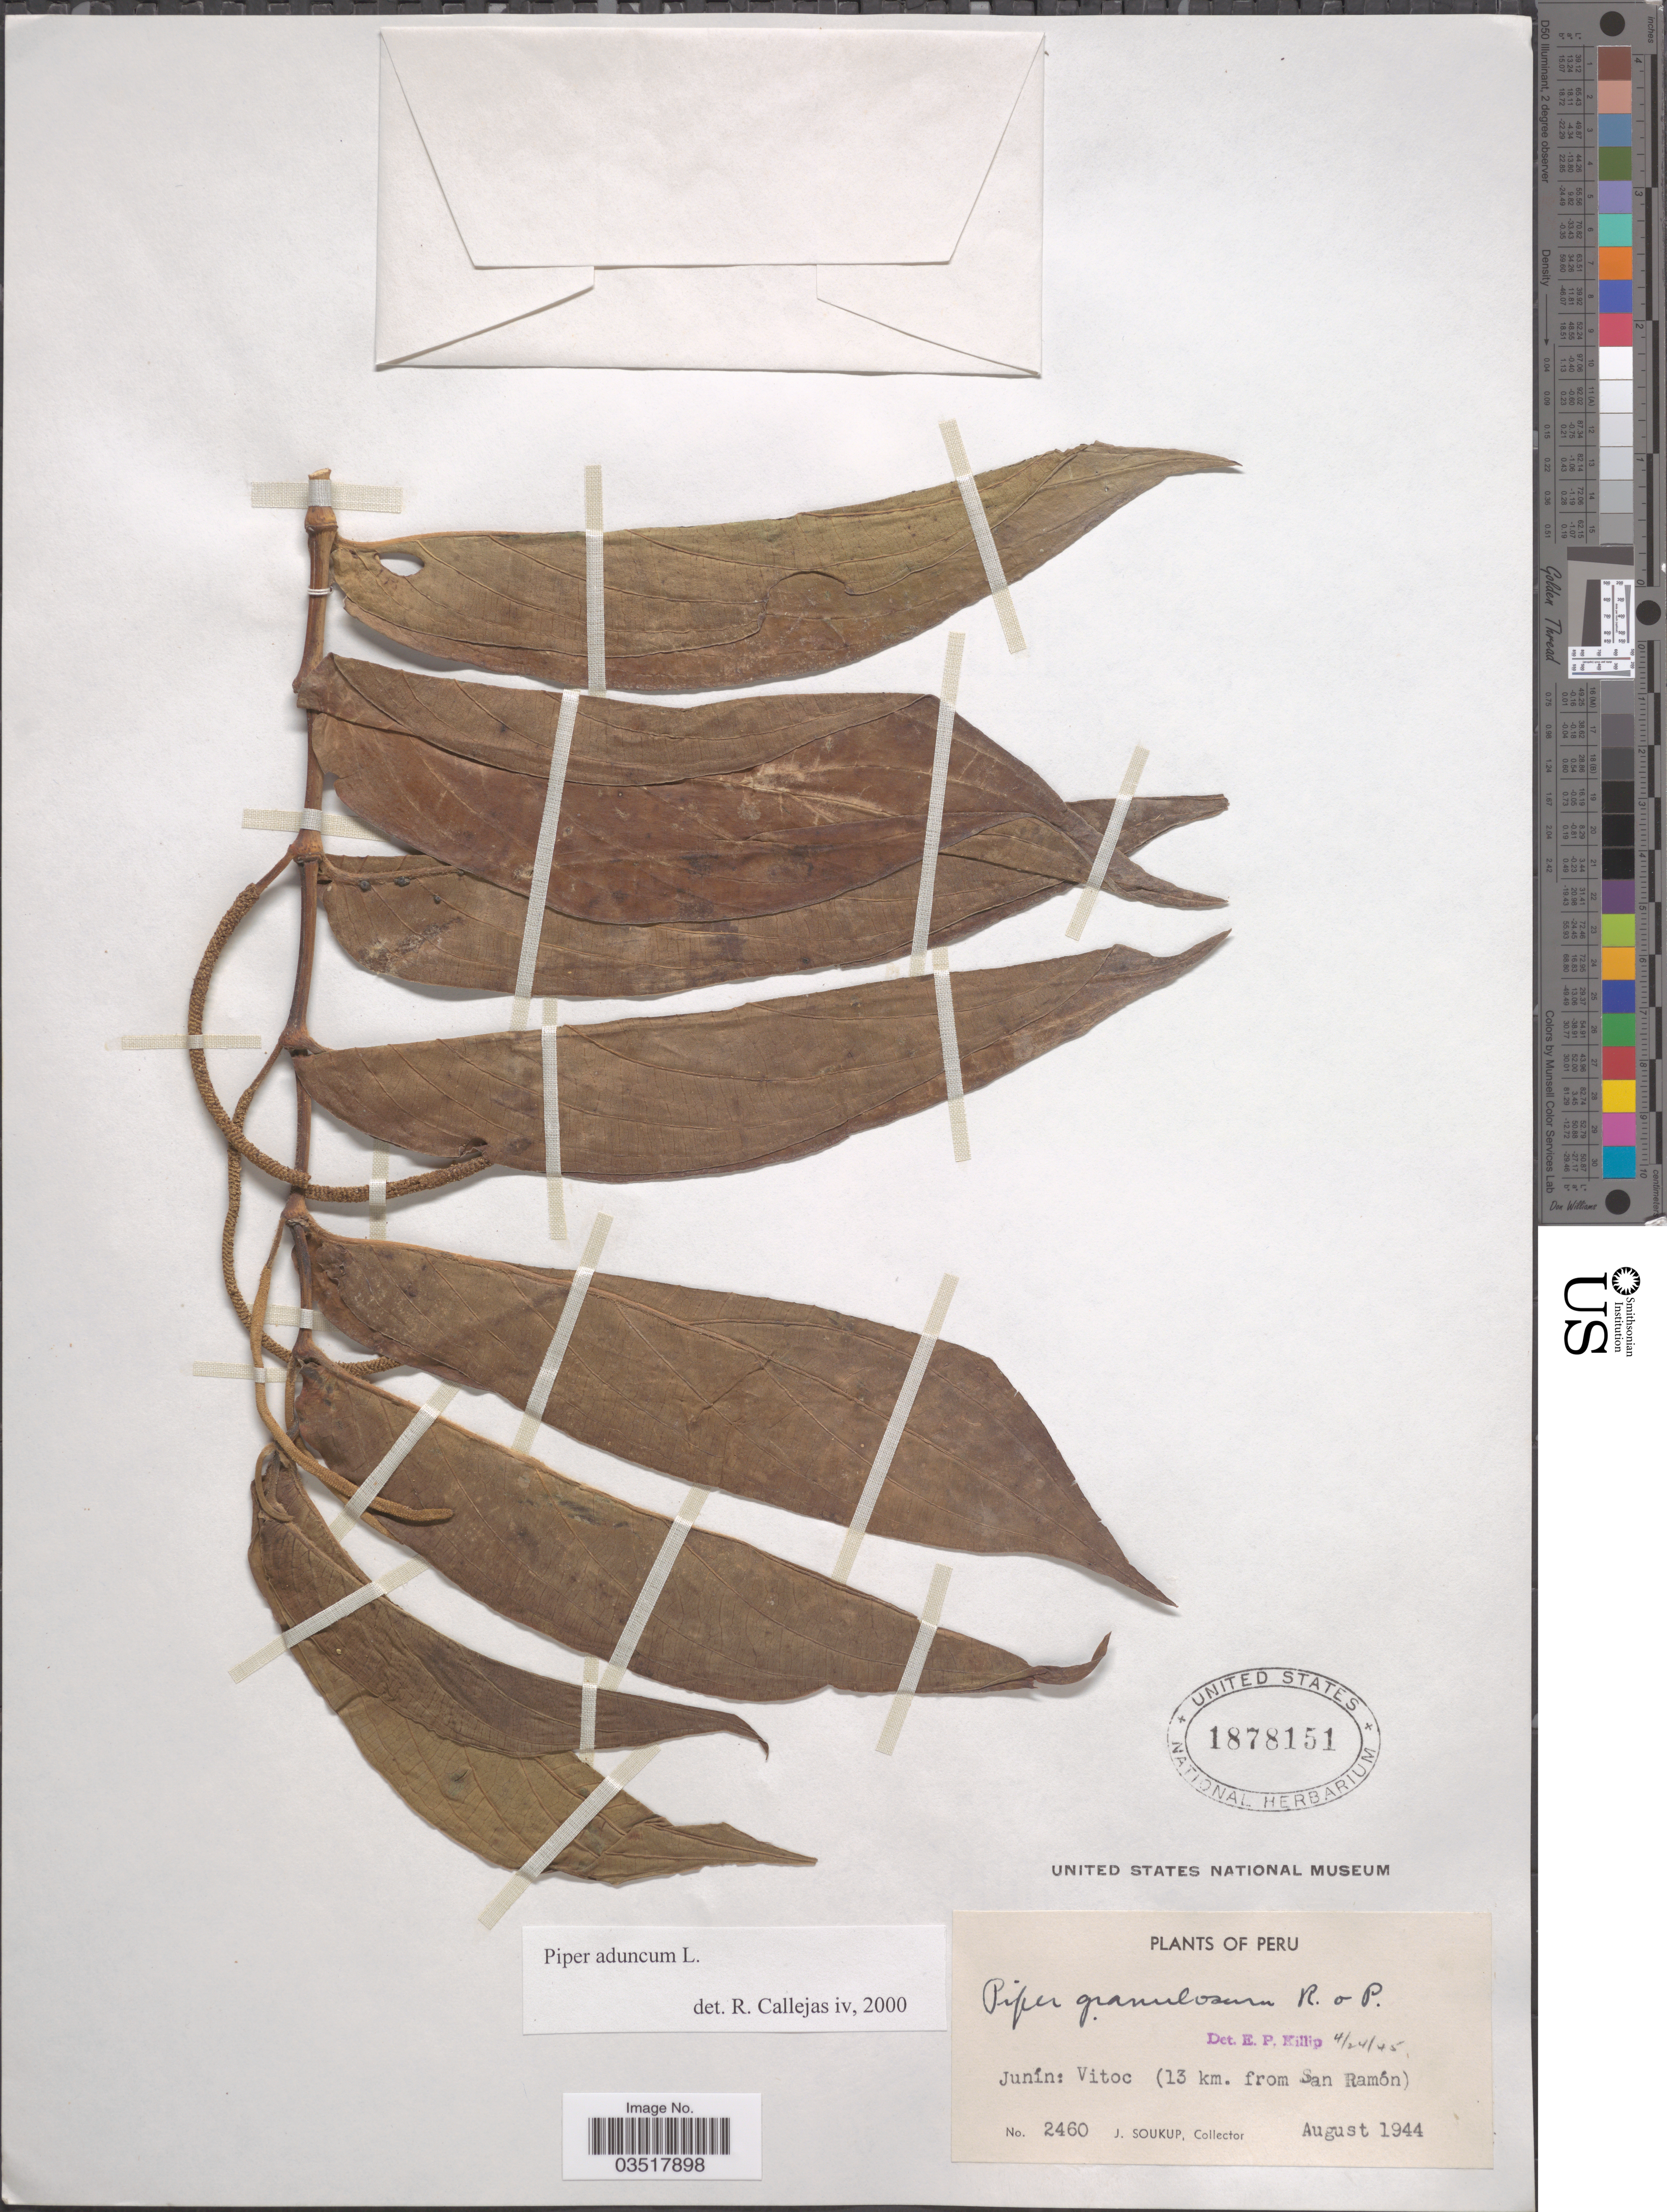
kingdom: Plantae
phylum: Tracheophyta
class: Magnoliopsida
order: Piperales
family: Piperaceae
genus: Piper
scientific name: Piper aduncum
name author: L.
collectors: J. Soukup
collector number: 2460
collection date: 1944-08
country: Peru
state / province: Junín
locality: Vitoc (13 km. from San Ramón).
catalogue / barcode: US 1878151